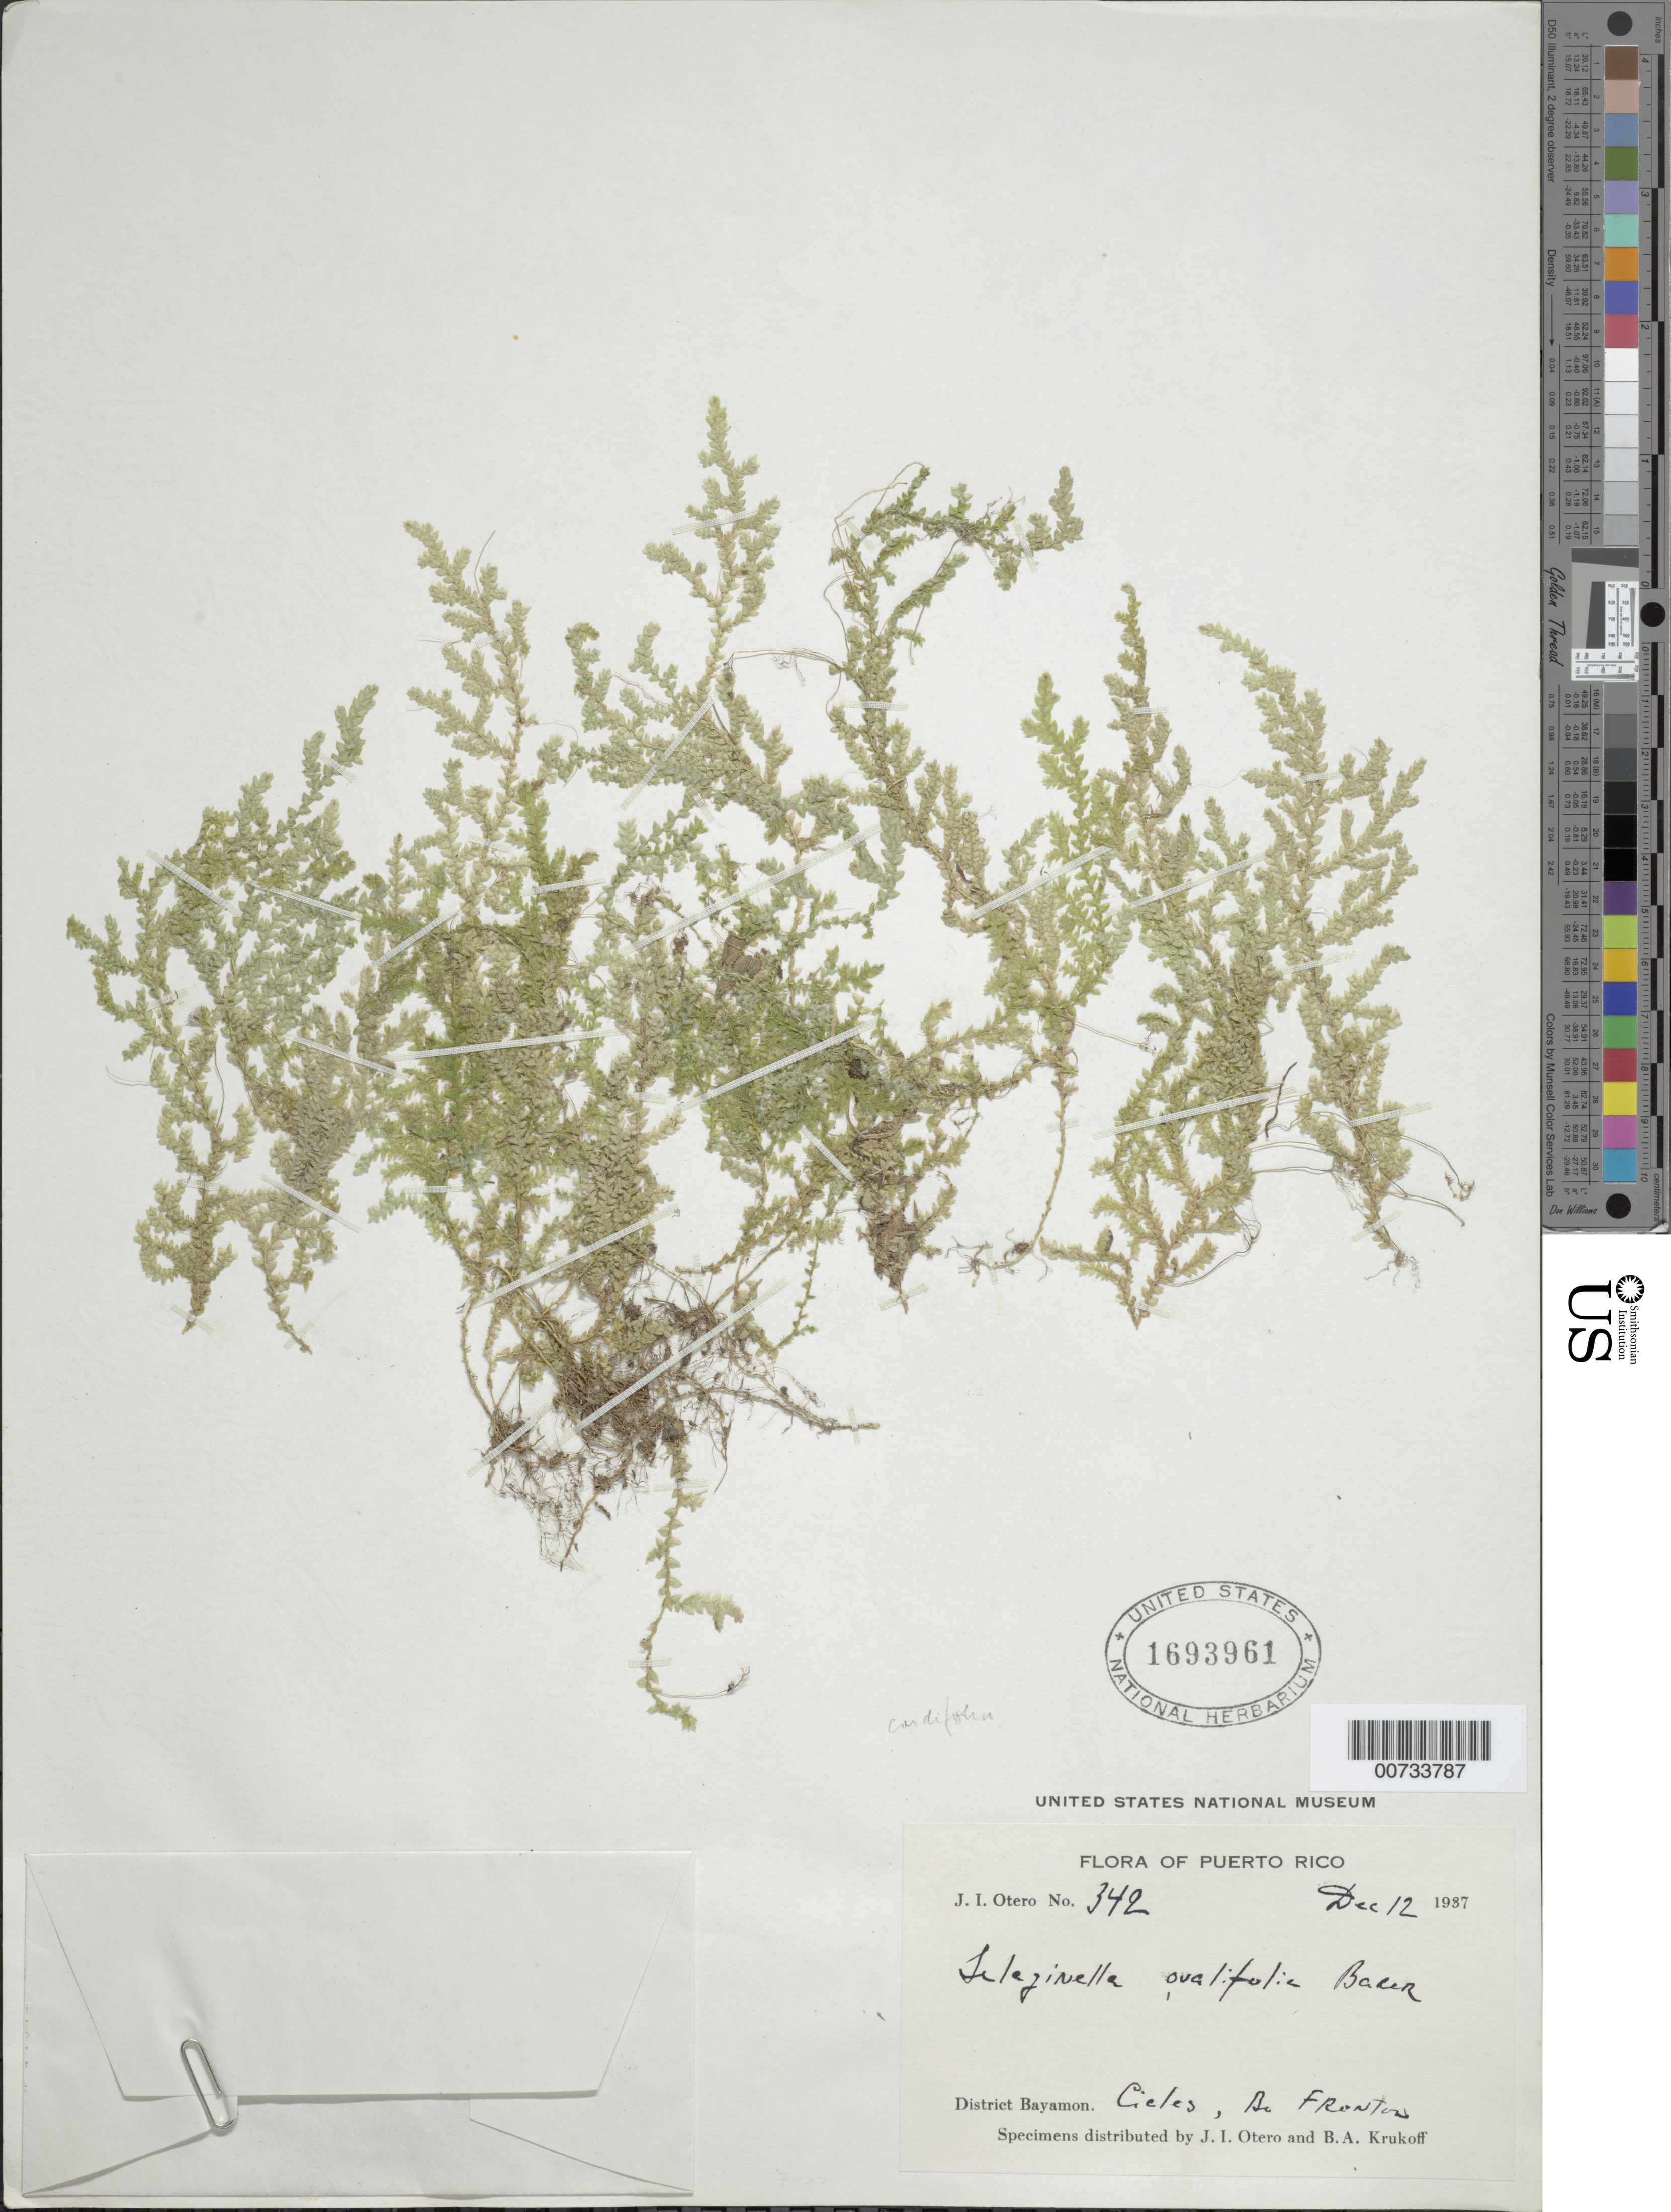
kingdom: Plantae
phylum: Tracheophyta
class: Lycopodiopsida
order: Selaginellales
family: Selaginellaceae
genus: Selaginella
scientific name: Selaginella cordifolia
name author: (Desv. ex Poir.) Spring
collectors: J. Otero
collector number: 342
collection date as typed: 12 Dec 1937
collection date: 1937-12-12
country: Puerto Rico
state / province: Bayamón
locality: Ciales, B. Fronton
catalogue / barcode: US 1693961